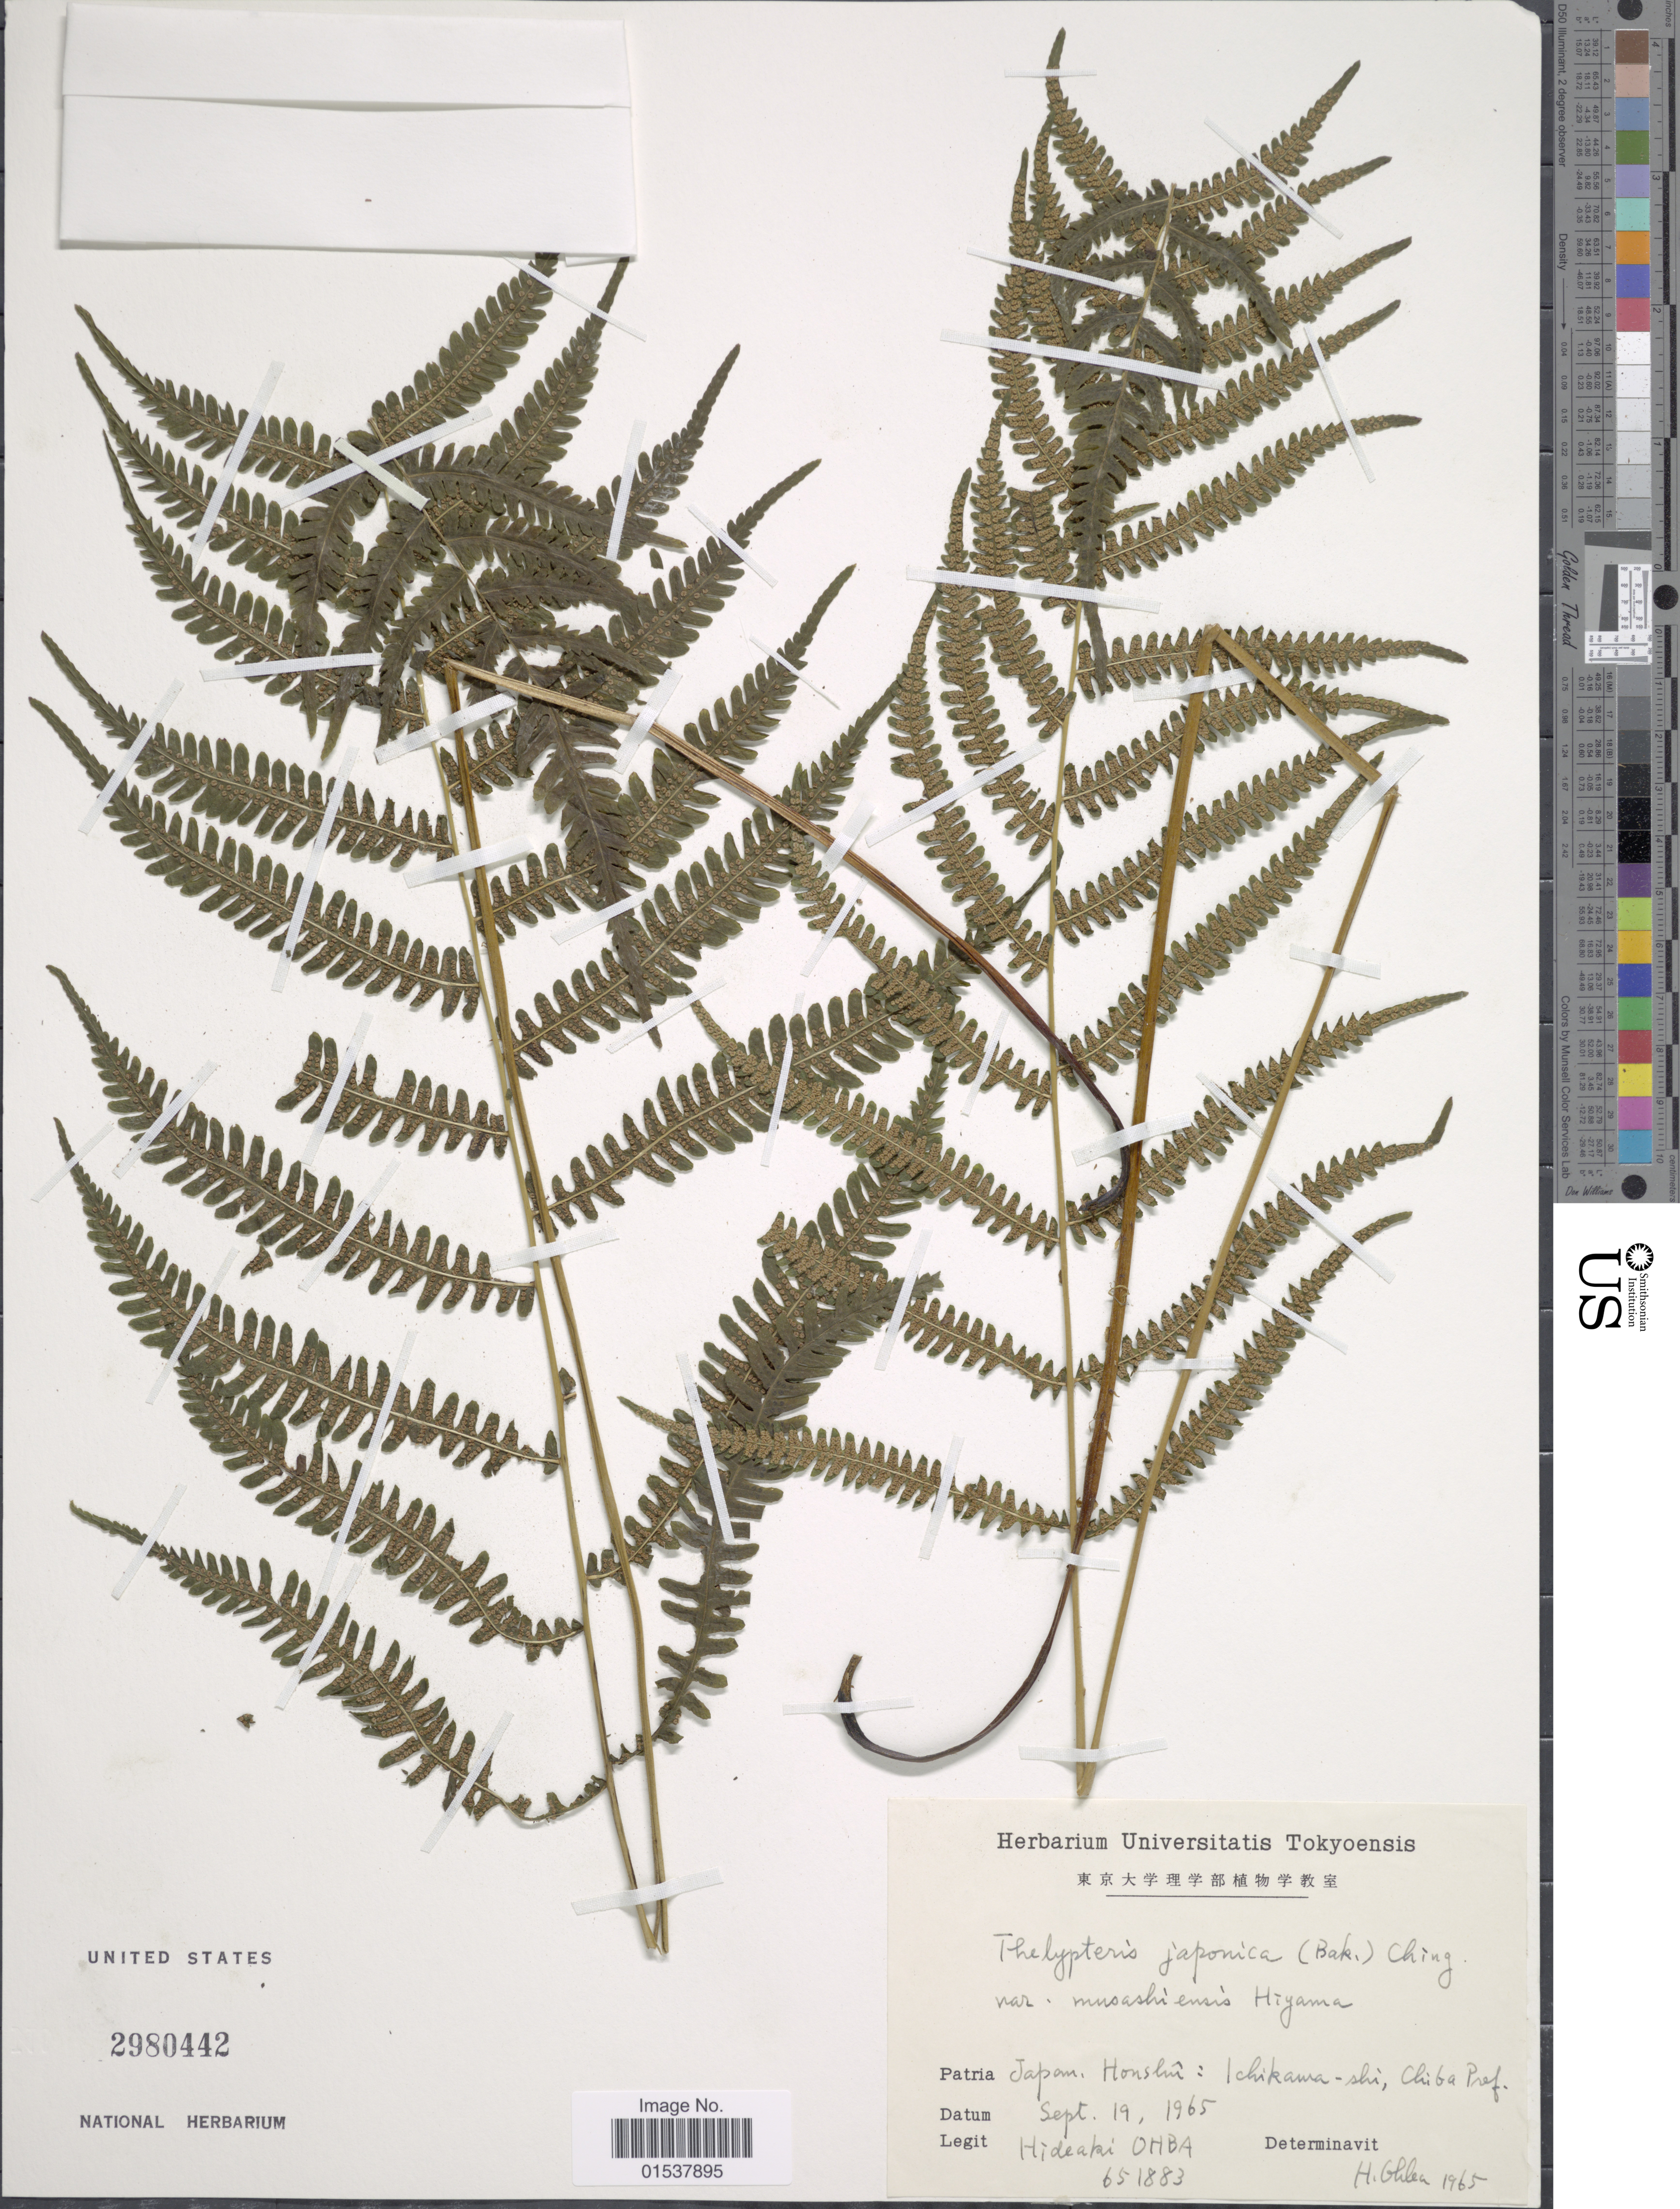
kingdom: Plantae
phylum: Tracheophyta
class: Polypodiopsida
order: Polypodiales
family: Thelypteridaceae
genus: Parathelypteris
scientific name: Parathelypteris japonica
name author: (Baker) Ching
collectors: H. Ohba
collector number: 651883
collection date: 1965-09-19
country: Japan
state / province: Tiba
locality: Honshu: Ichikawa-shi, Chiba Pref.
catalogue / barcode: US 2980442